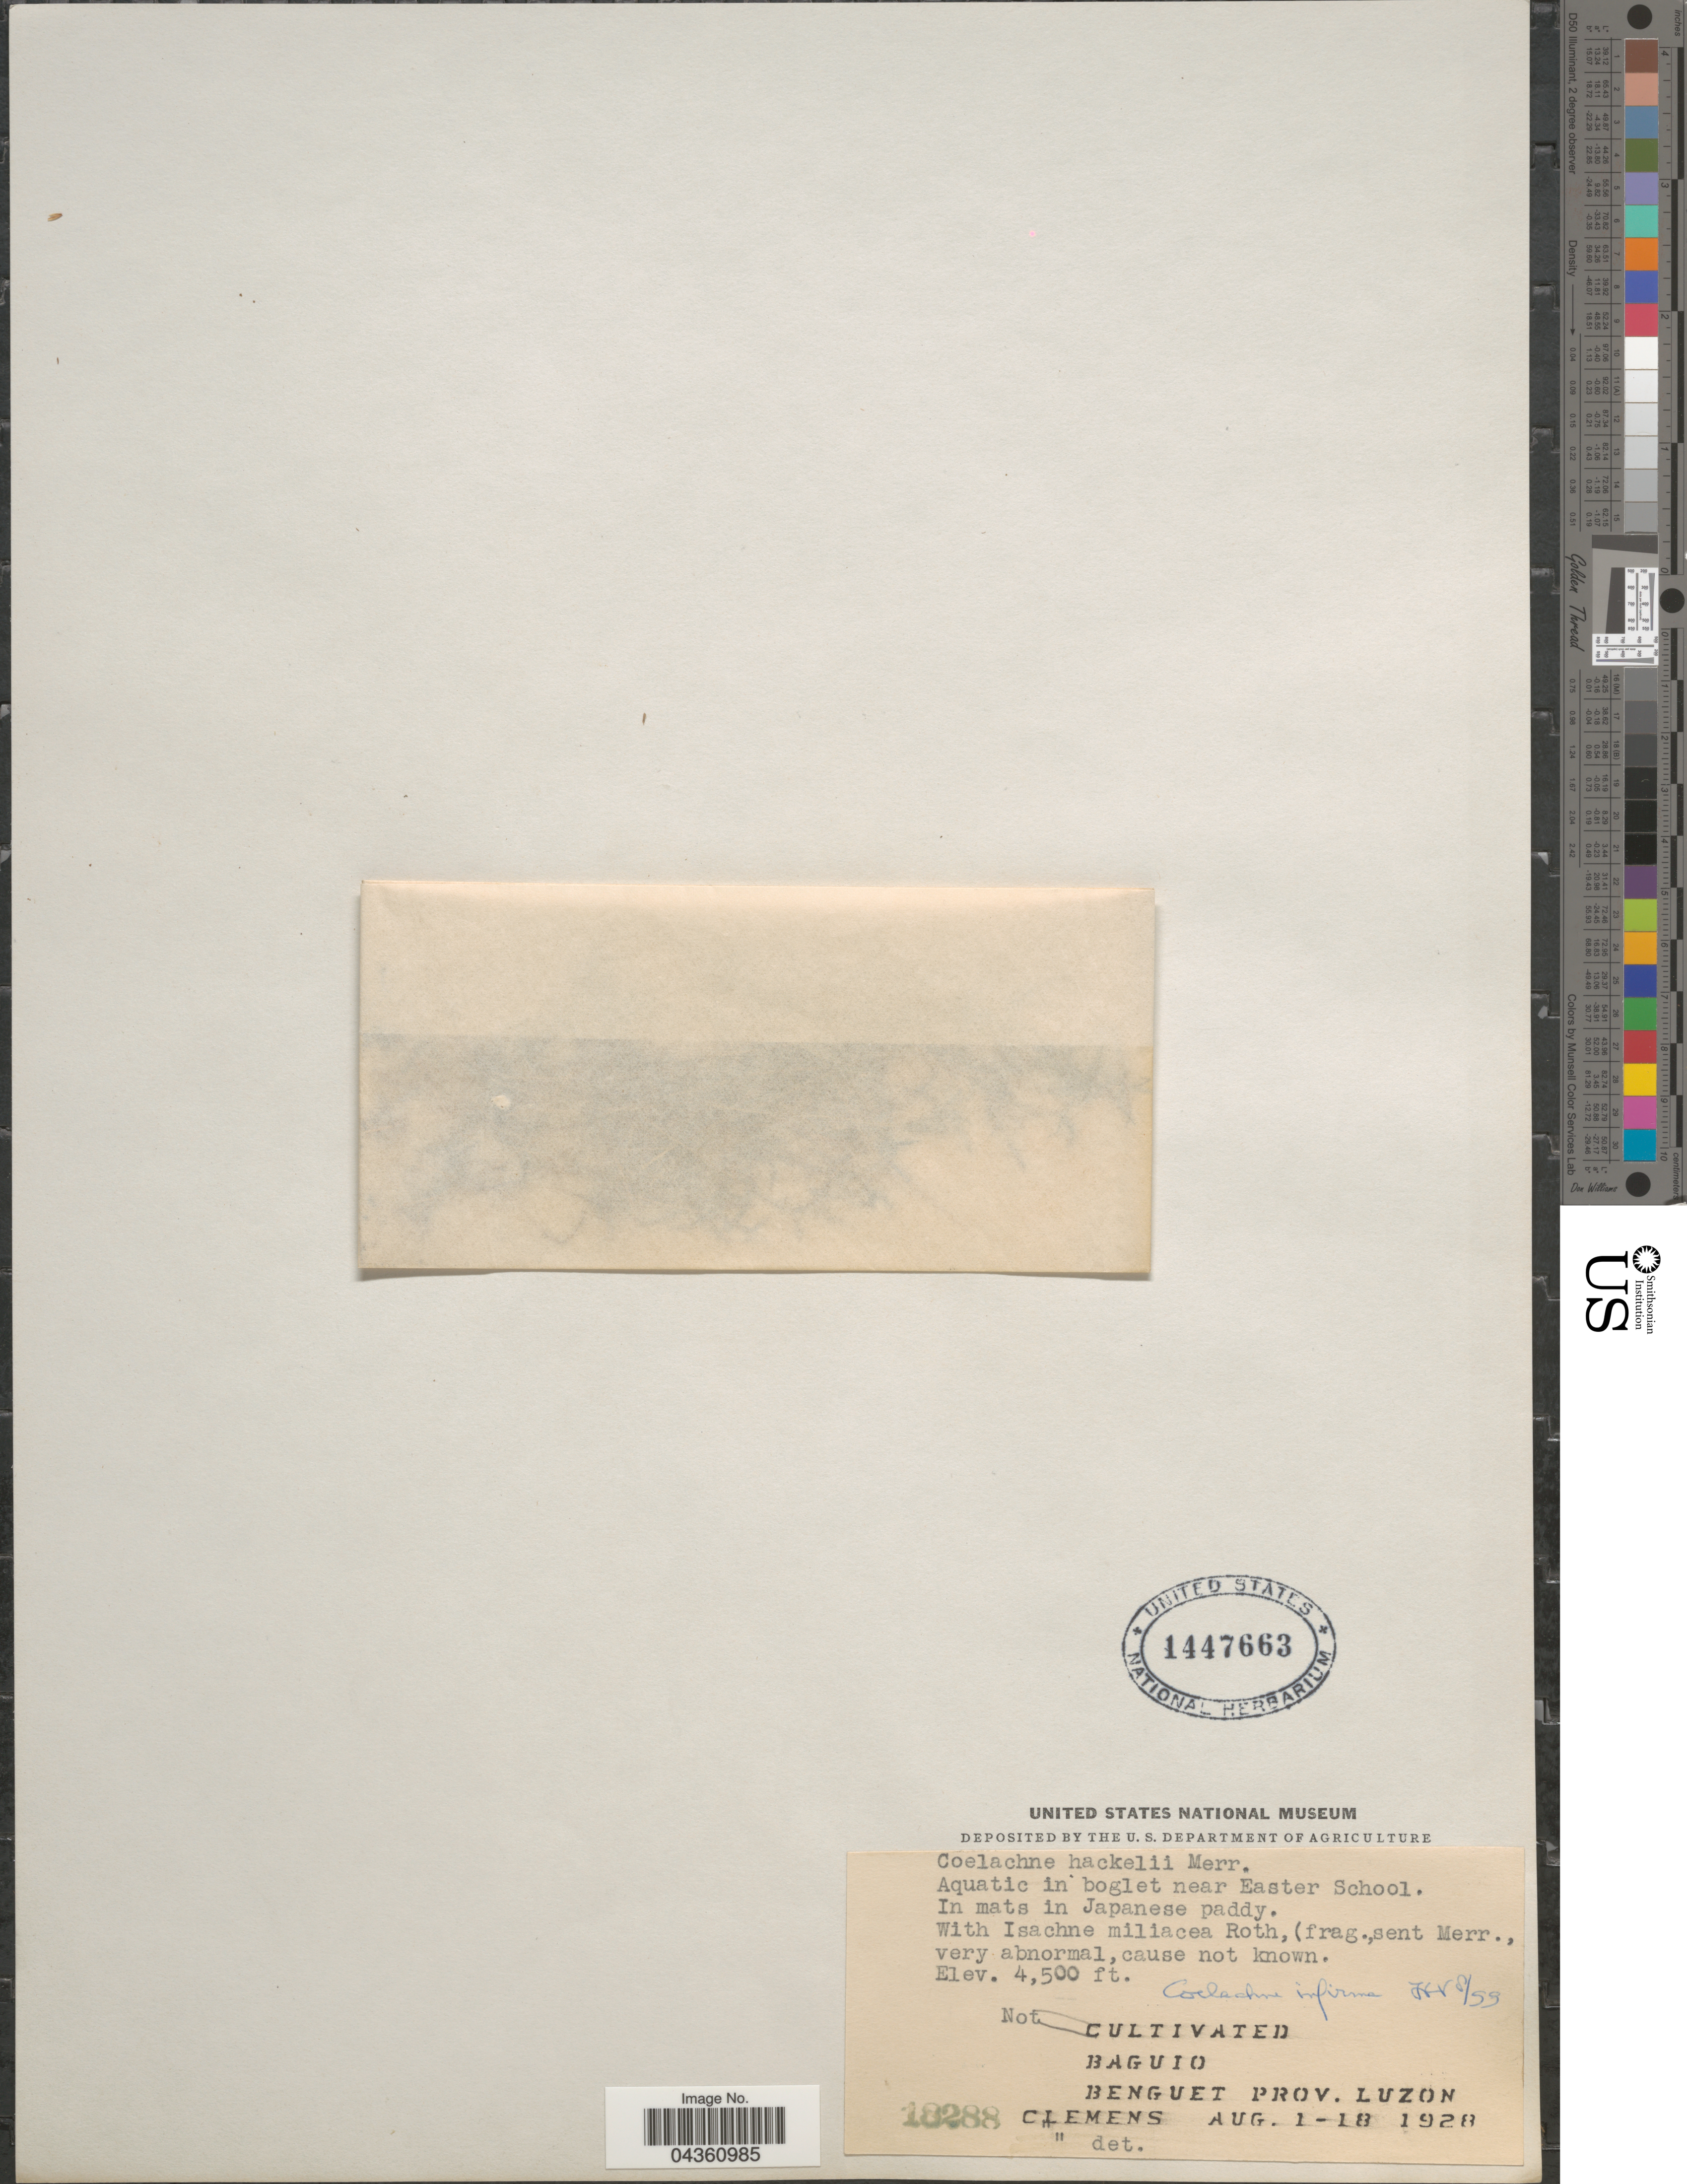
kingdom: Plantae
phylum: Tracheophyta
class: Liliopsida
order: Poales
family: Poaceae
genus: Coelachne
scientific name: Coelachne infirma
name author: Büse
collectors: -. Clemens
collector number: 18288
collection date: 1928-08-01/1928-08-18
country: Philippines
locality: Near Easter School. Baguio. Benguet Prov. Luzon.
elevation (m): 1372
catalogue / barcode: US 1447663